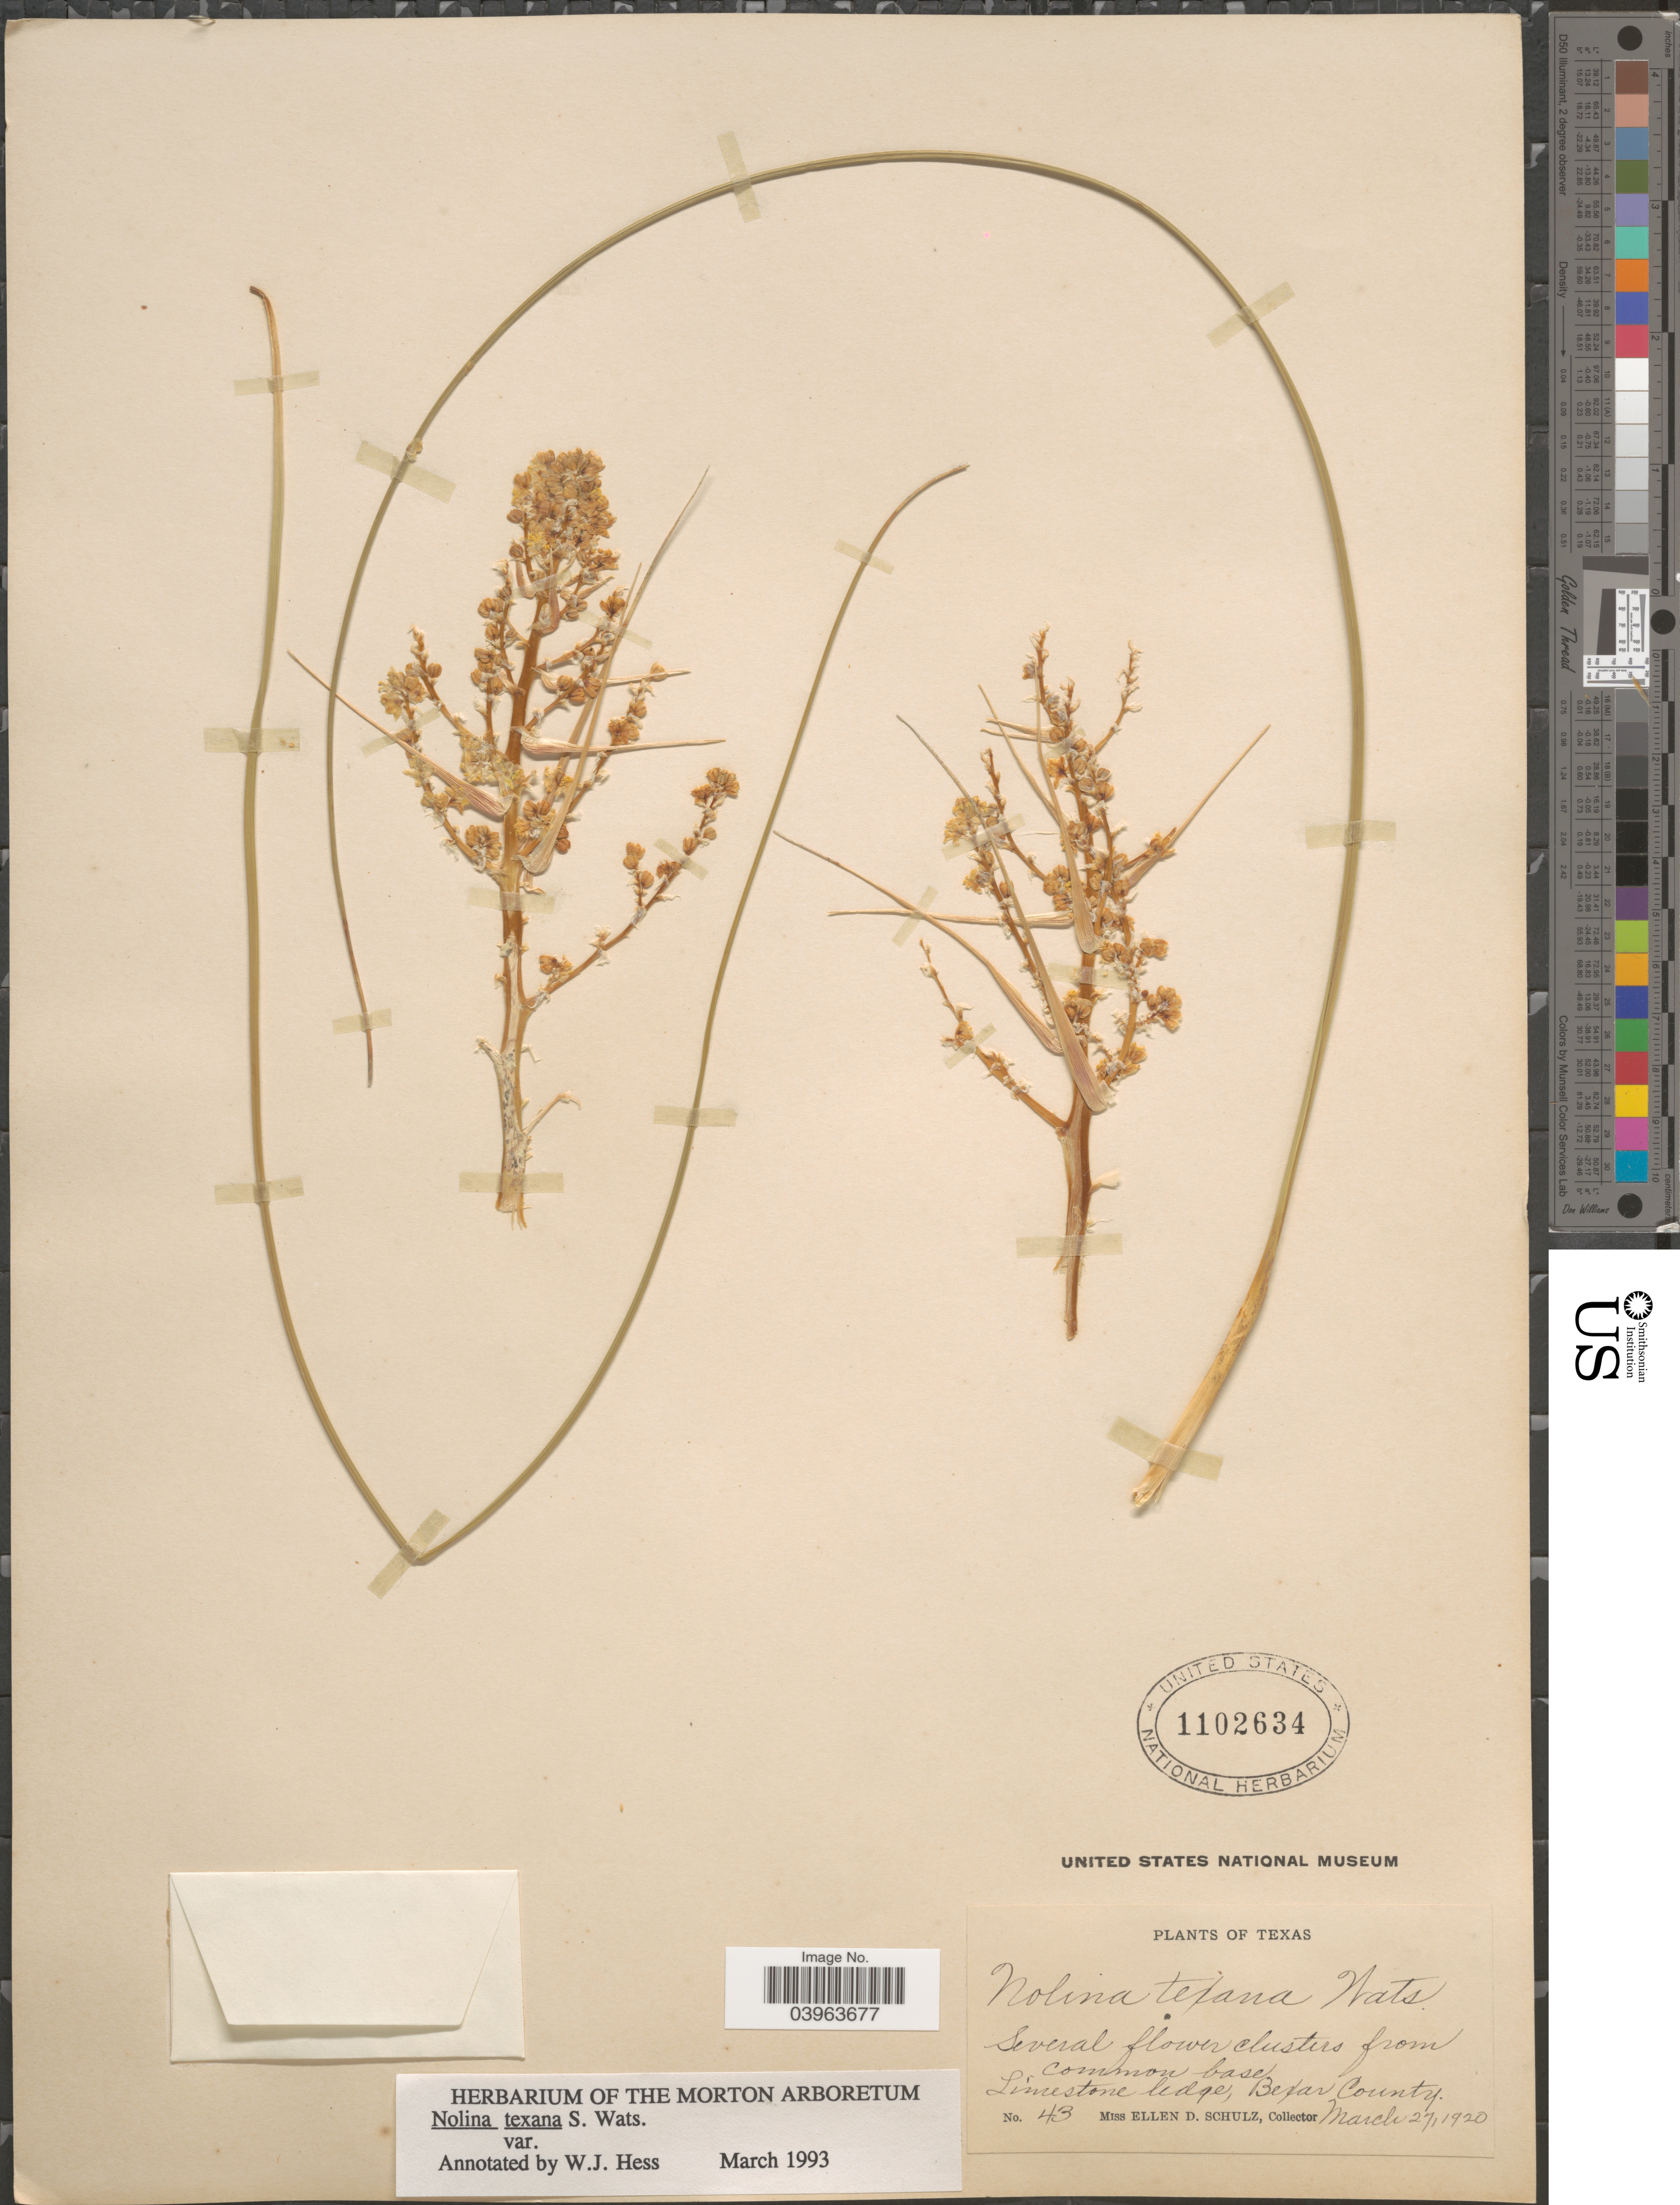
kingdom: Plantae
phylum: Tracheophyta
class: Liliopsida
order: Asparagales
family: Asparagaceae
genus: Nolina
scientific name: Nolina texana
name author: S. Watson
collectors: E. D. Schulz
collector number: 43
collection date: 1920-03-27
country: United States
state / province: Texas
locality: Limestone ledge; Bexar County.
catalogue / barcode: US 1102634